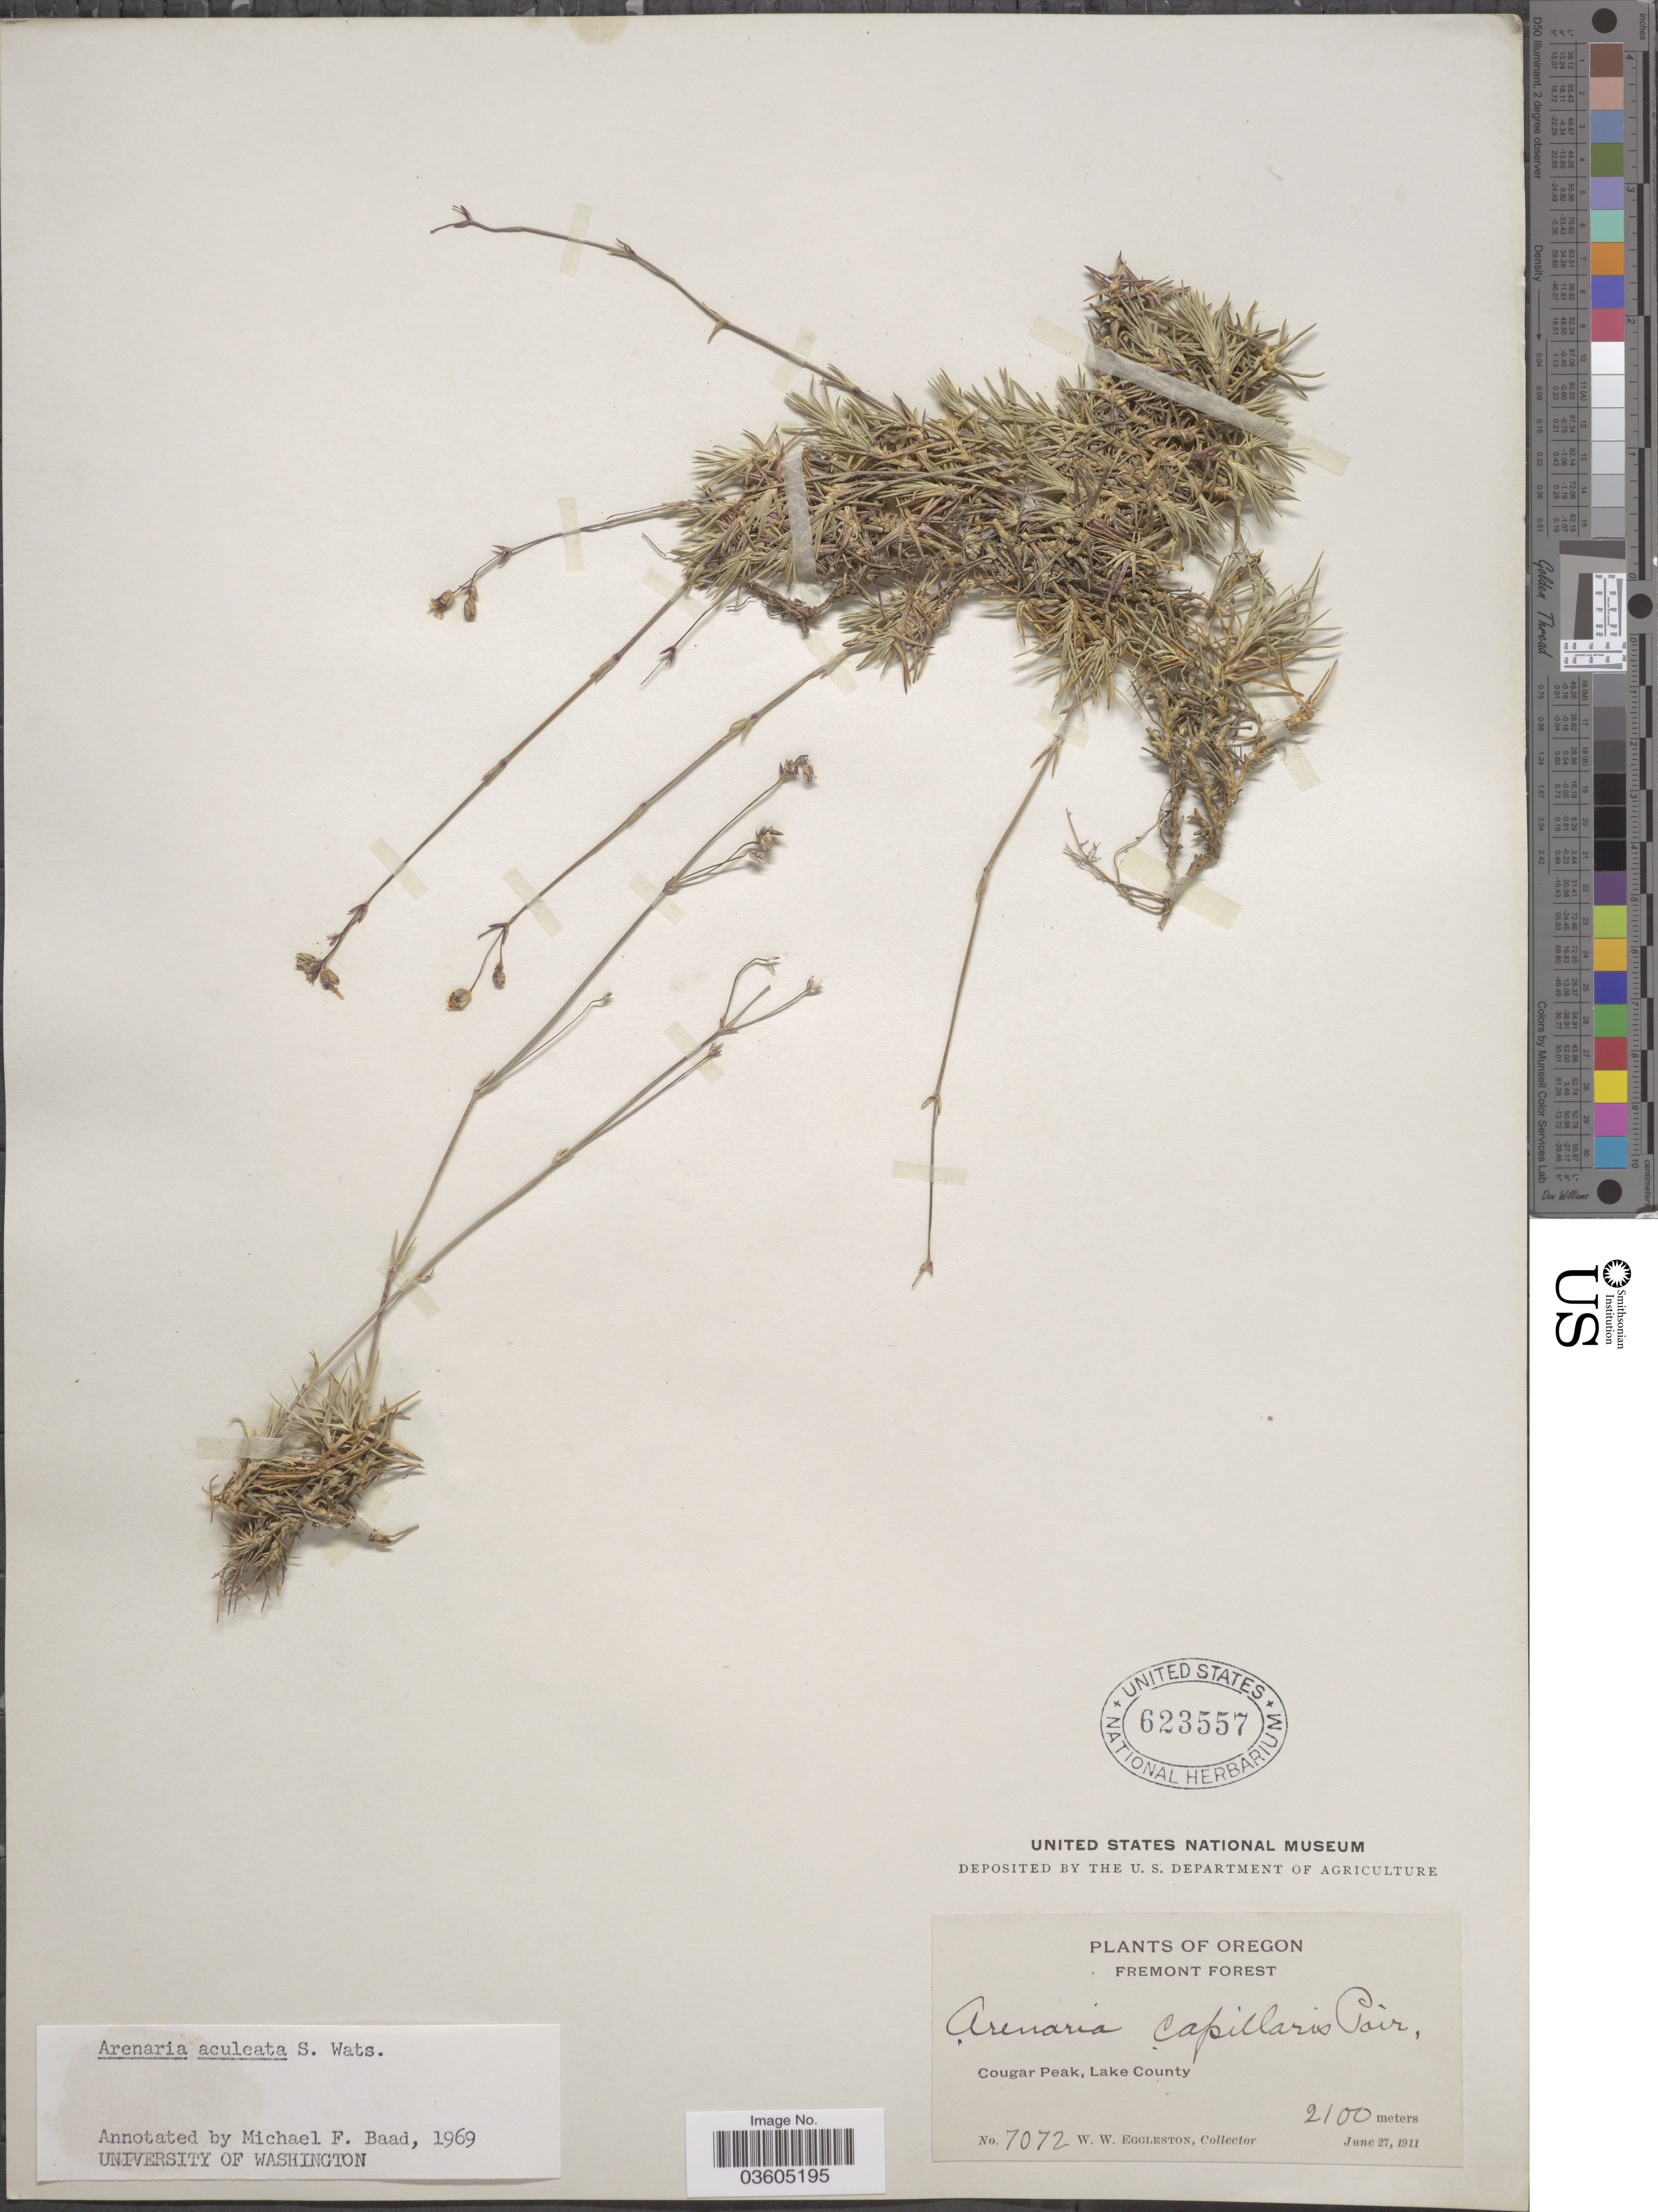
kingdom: Plantae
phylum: Tracheophyta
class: Magnoliopsida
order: Caryophyllales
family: Caryophyllaceae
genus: Eremogone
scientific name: Eremogone aculeata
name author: (S. Watson) Ikonn.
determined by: U.S. National Herbarium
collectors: W. W. Eggleston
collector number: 7072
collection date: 1911-06-27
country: United States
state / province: Oregon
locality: Fremont Forest. Cougar Peak, Lake County.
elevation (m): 2100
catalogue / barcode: US 623557